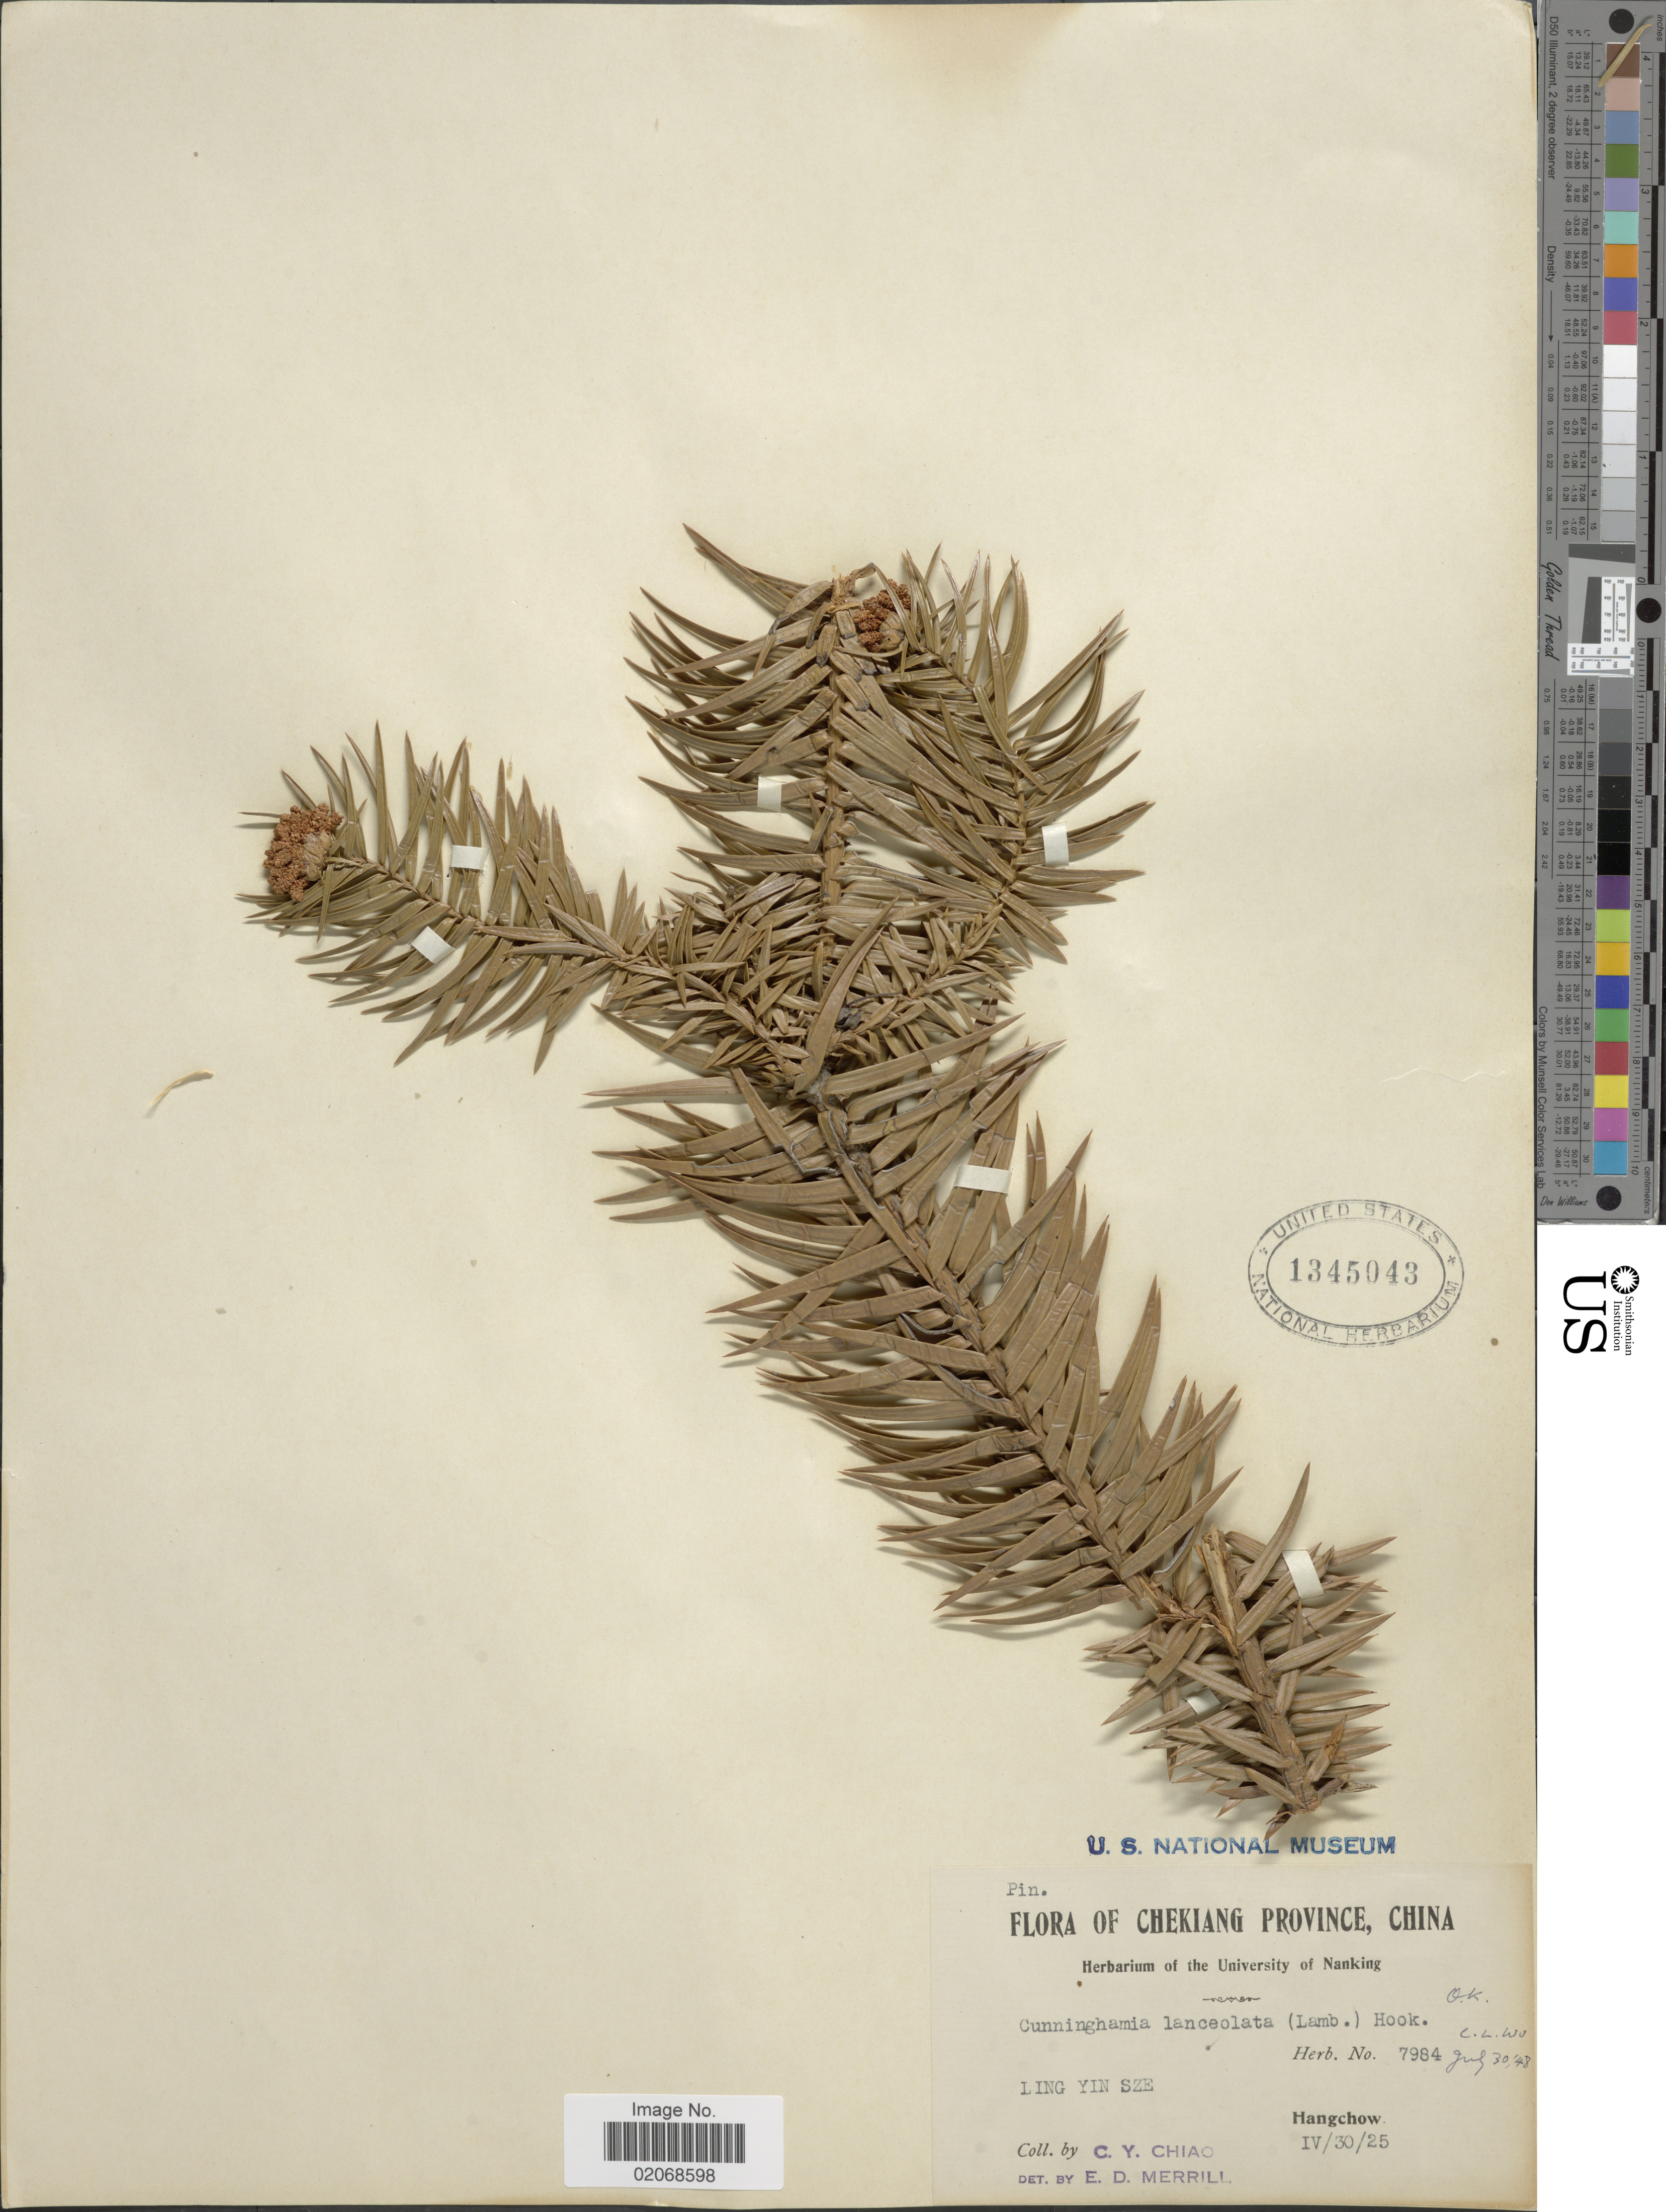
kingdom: Plantae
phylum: Tracheophyta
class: Pinopsida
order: Pinales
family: Cupressaceae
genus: Cunninghamia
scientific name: Cunninghamia lanceolata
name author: (Lamb.) Hook.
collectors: C. Y. Chiao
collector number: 7984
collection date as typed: Transcribed d/m/y: 30/4/25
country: China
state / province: Zhejiang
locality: Chekiang Province, Ling Yin Sze, hangchow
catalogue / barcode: US 1345043